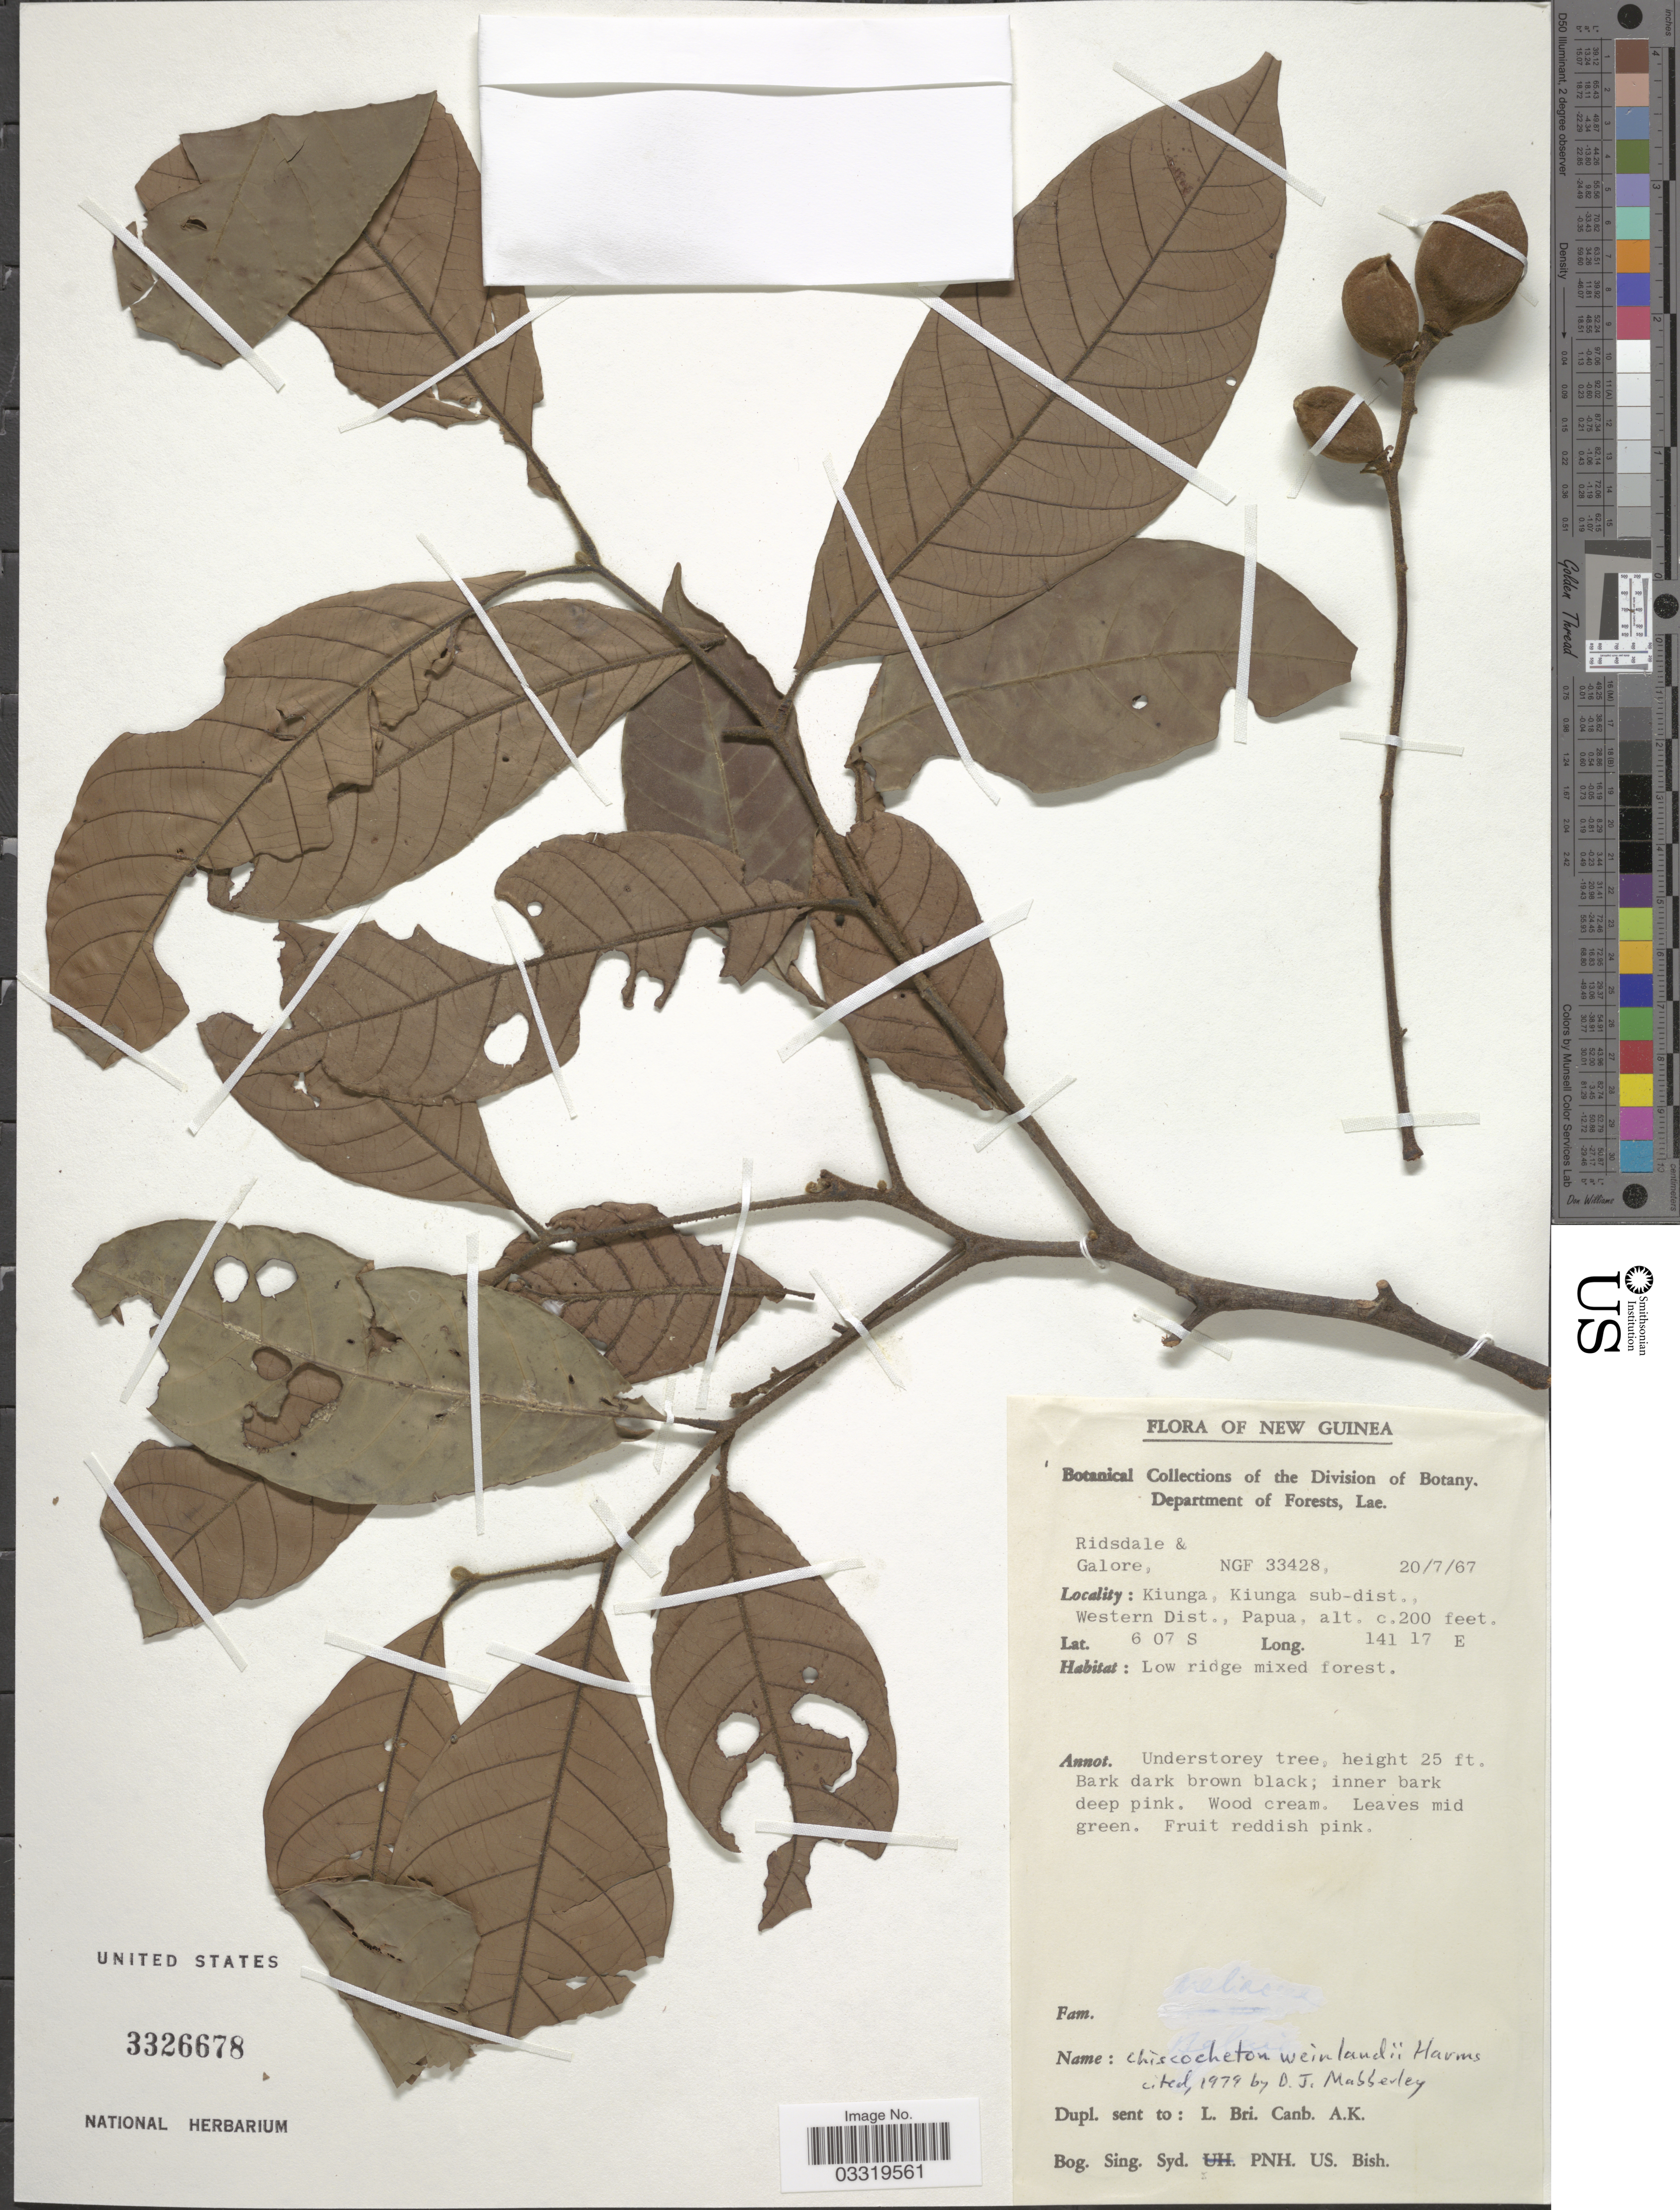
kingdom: Plantae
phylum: Tracheophyta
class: Magnoliopsida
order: Sapindales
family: Meliaceae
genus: Chisocheton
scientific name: Chisocheton lasiocarpus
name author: (Miq.) Valeton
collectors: -. Ridsdale & -. Galore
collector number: NGF33428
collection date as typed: Transcribed d/m/y: 20/7/67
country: Papua New Guinea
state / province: Manus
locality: New Guinea. Kiunga, Kiunga sub-dist., Western Dist., Papua.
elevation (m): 61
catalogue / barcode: US 3326678